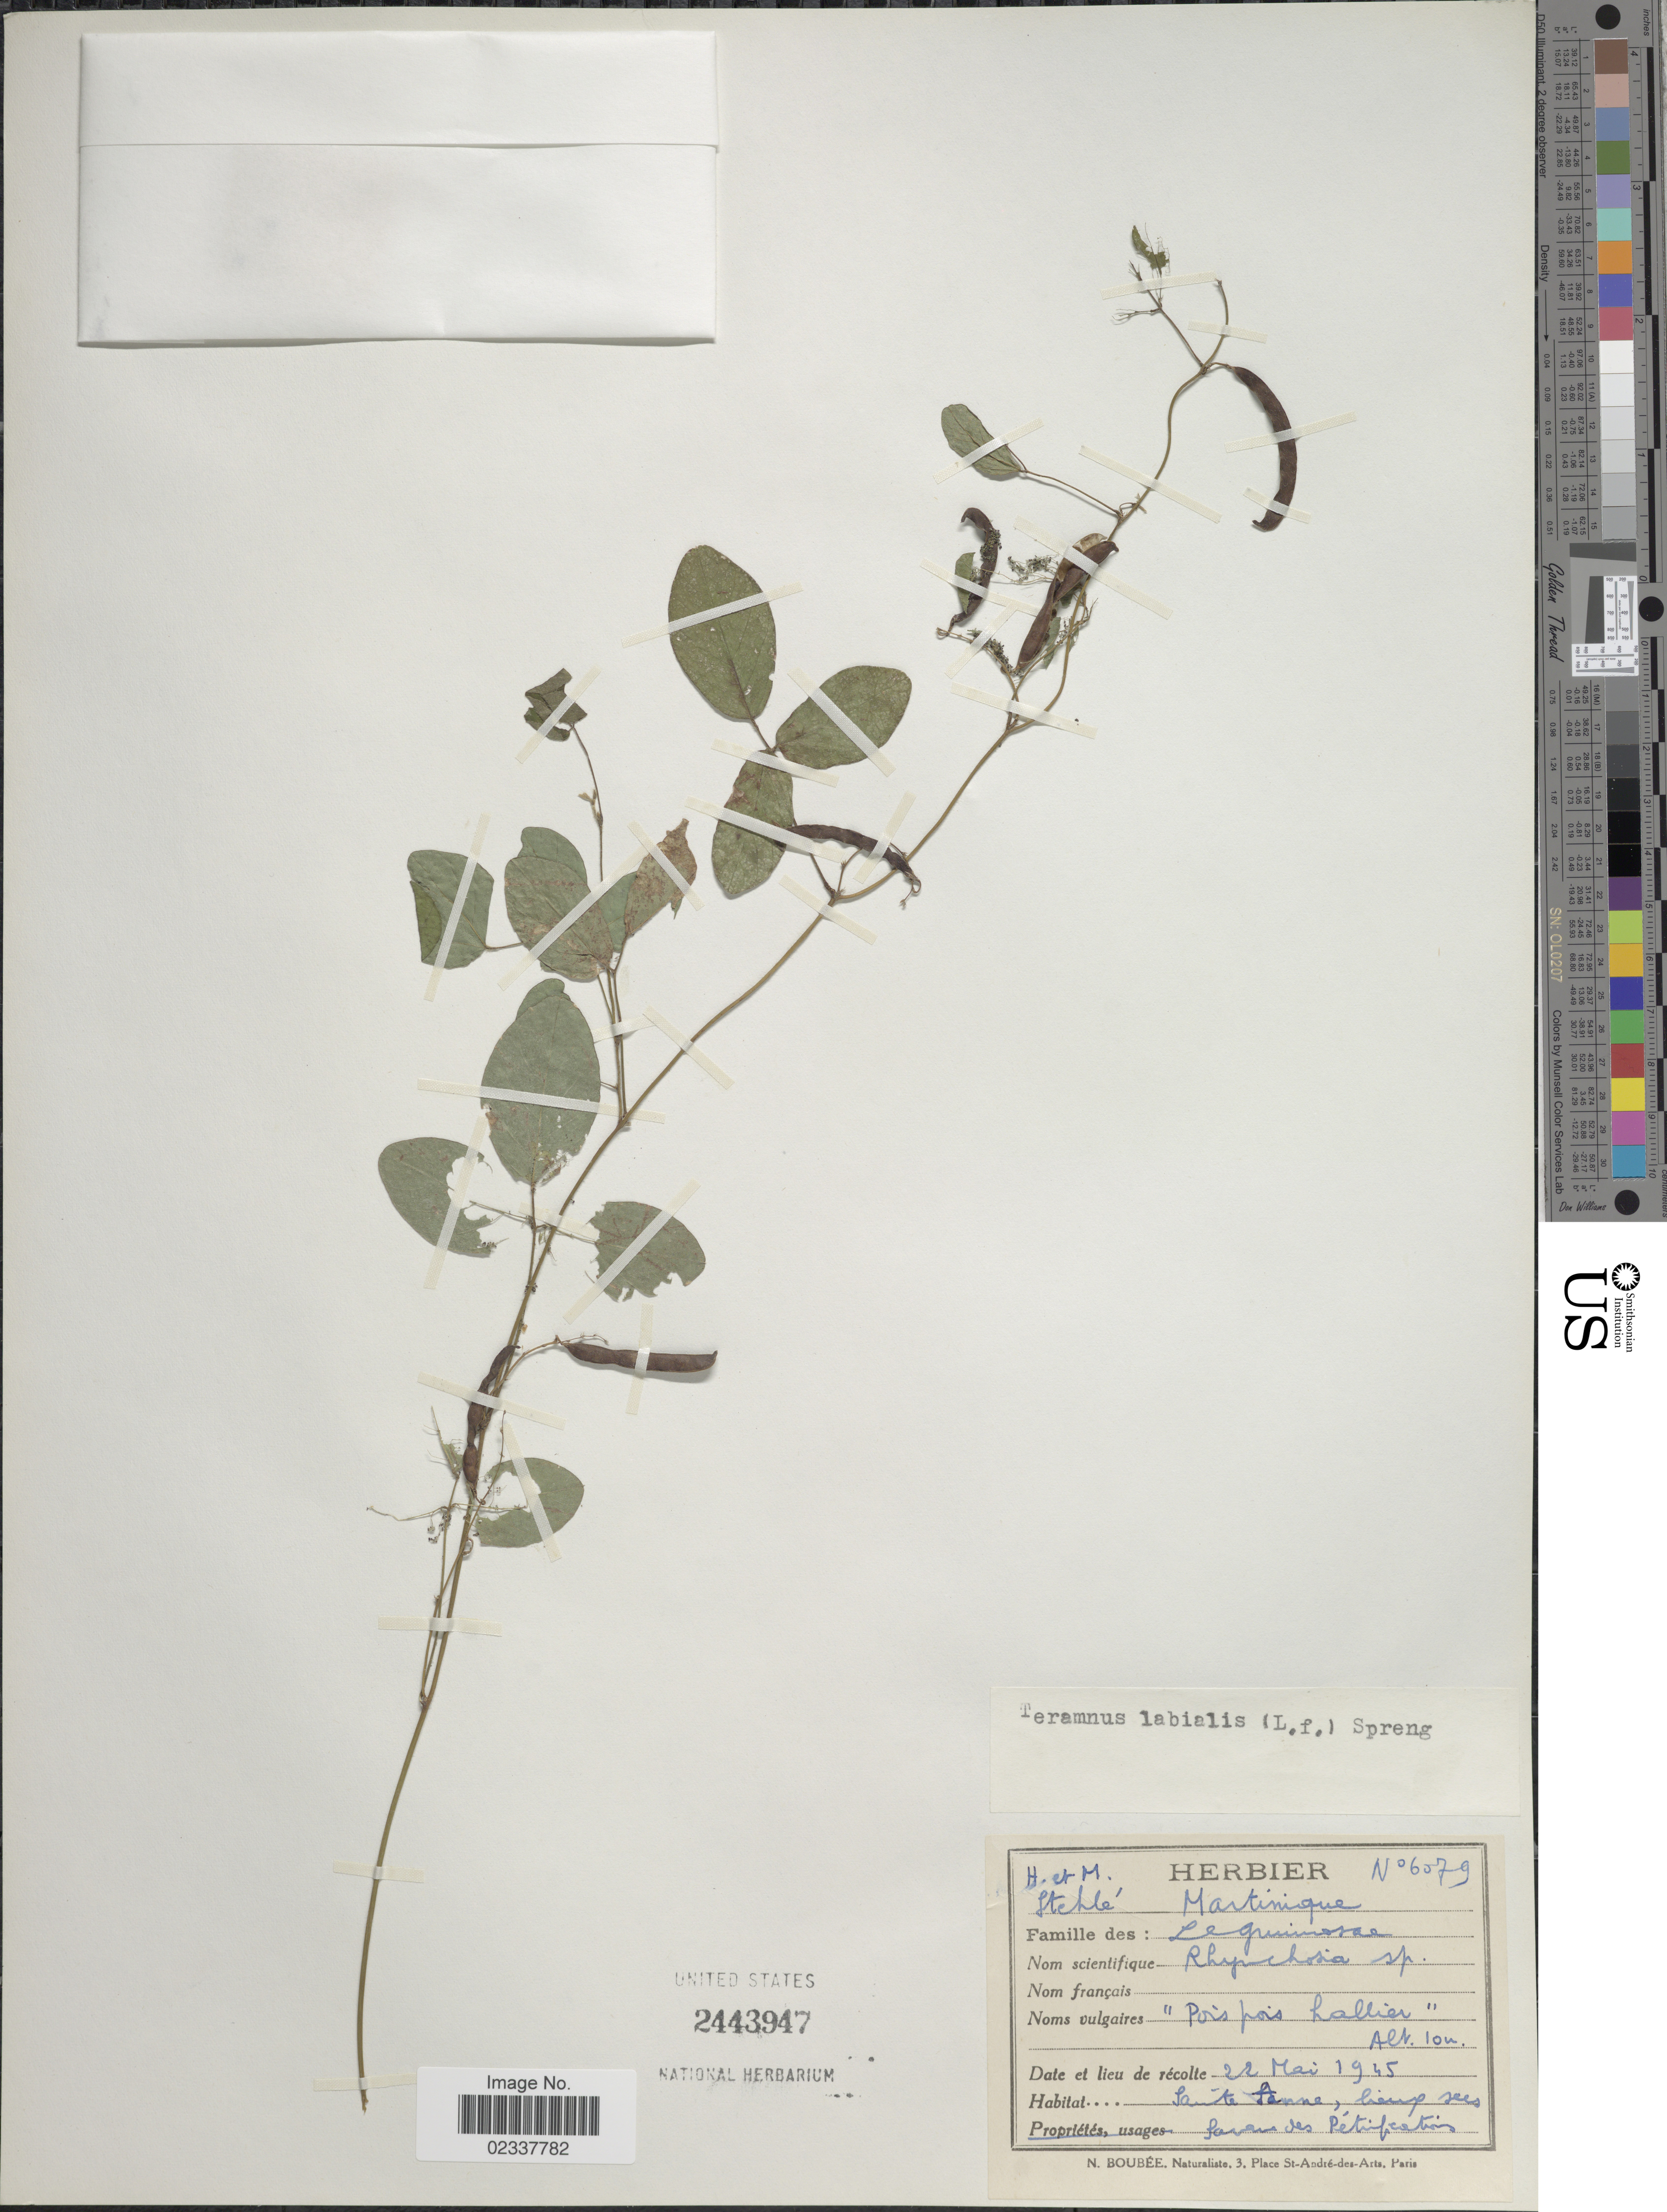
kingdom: Plantae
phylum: Tracheophyta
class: Magnoliopsida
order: Fabales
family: Fabaceae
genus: Teramnus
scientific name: Teramnus labialis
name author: (L. f.) Spreng.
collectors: H. Stehlé & M. Stehlé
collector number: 6579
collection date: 1945-05-22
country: Martinique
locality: Sainte Anna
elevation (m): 10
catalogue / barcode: US 2443947